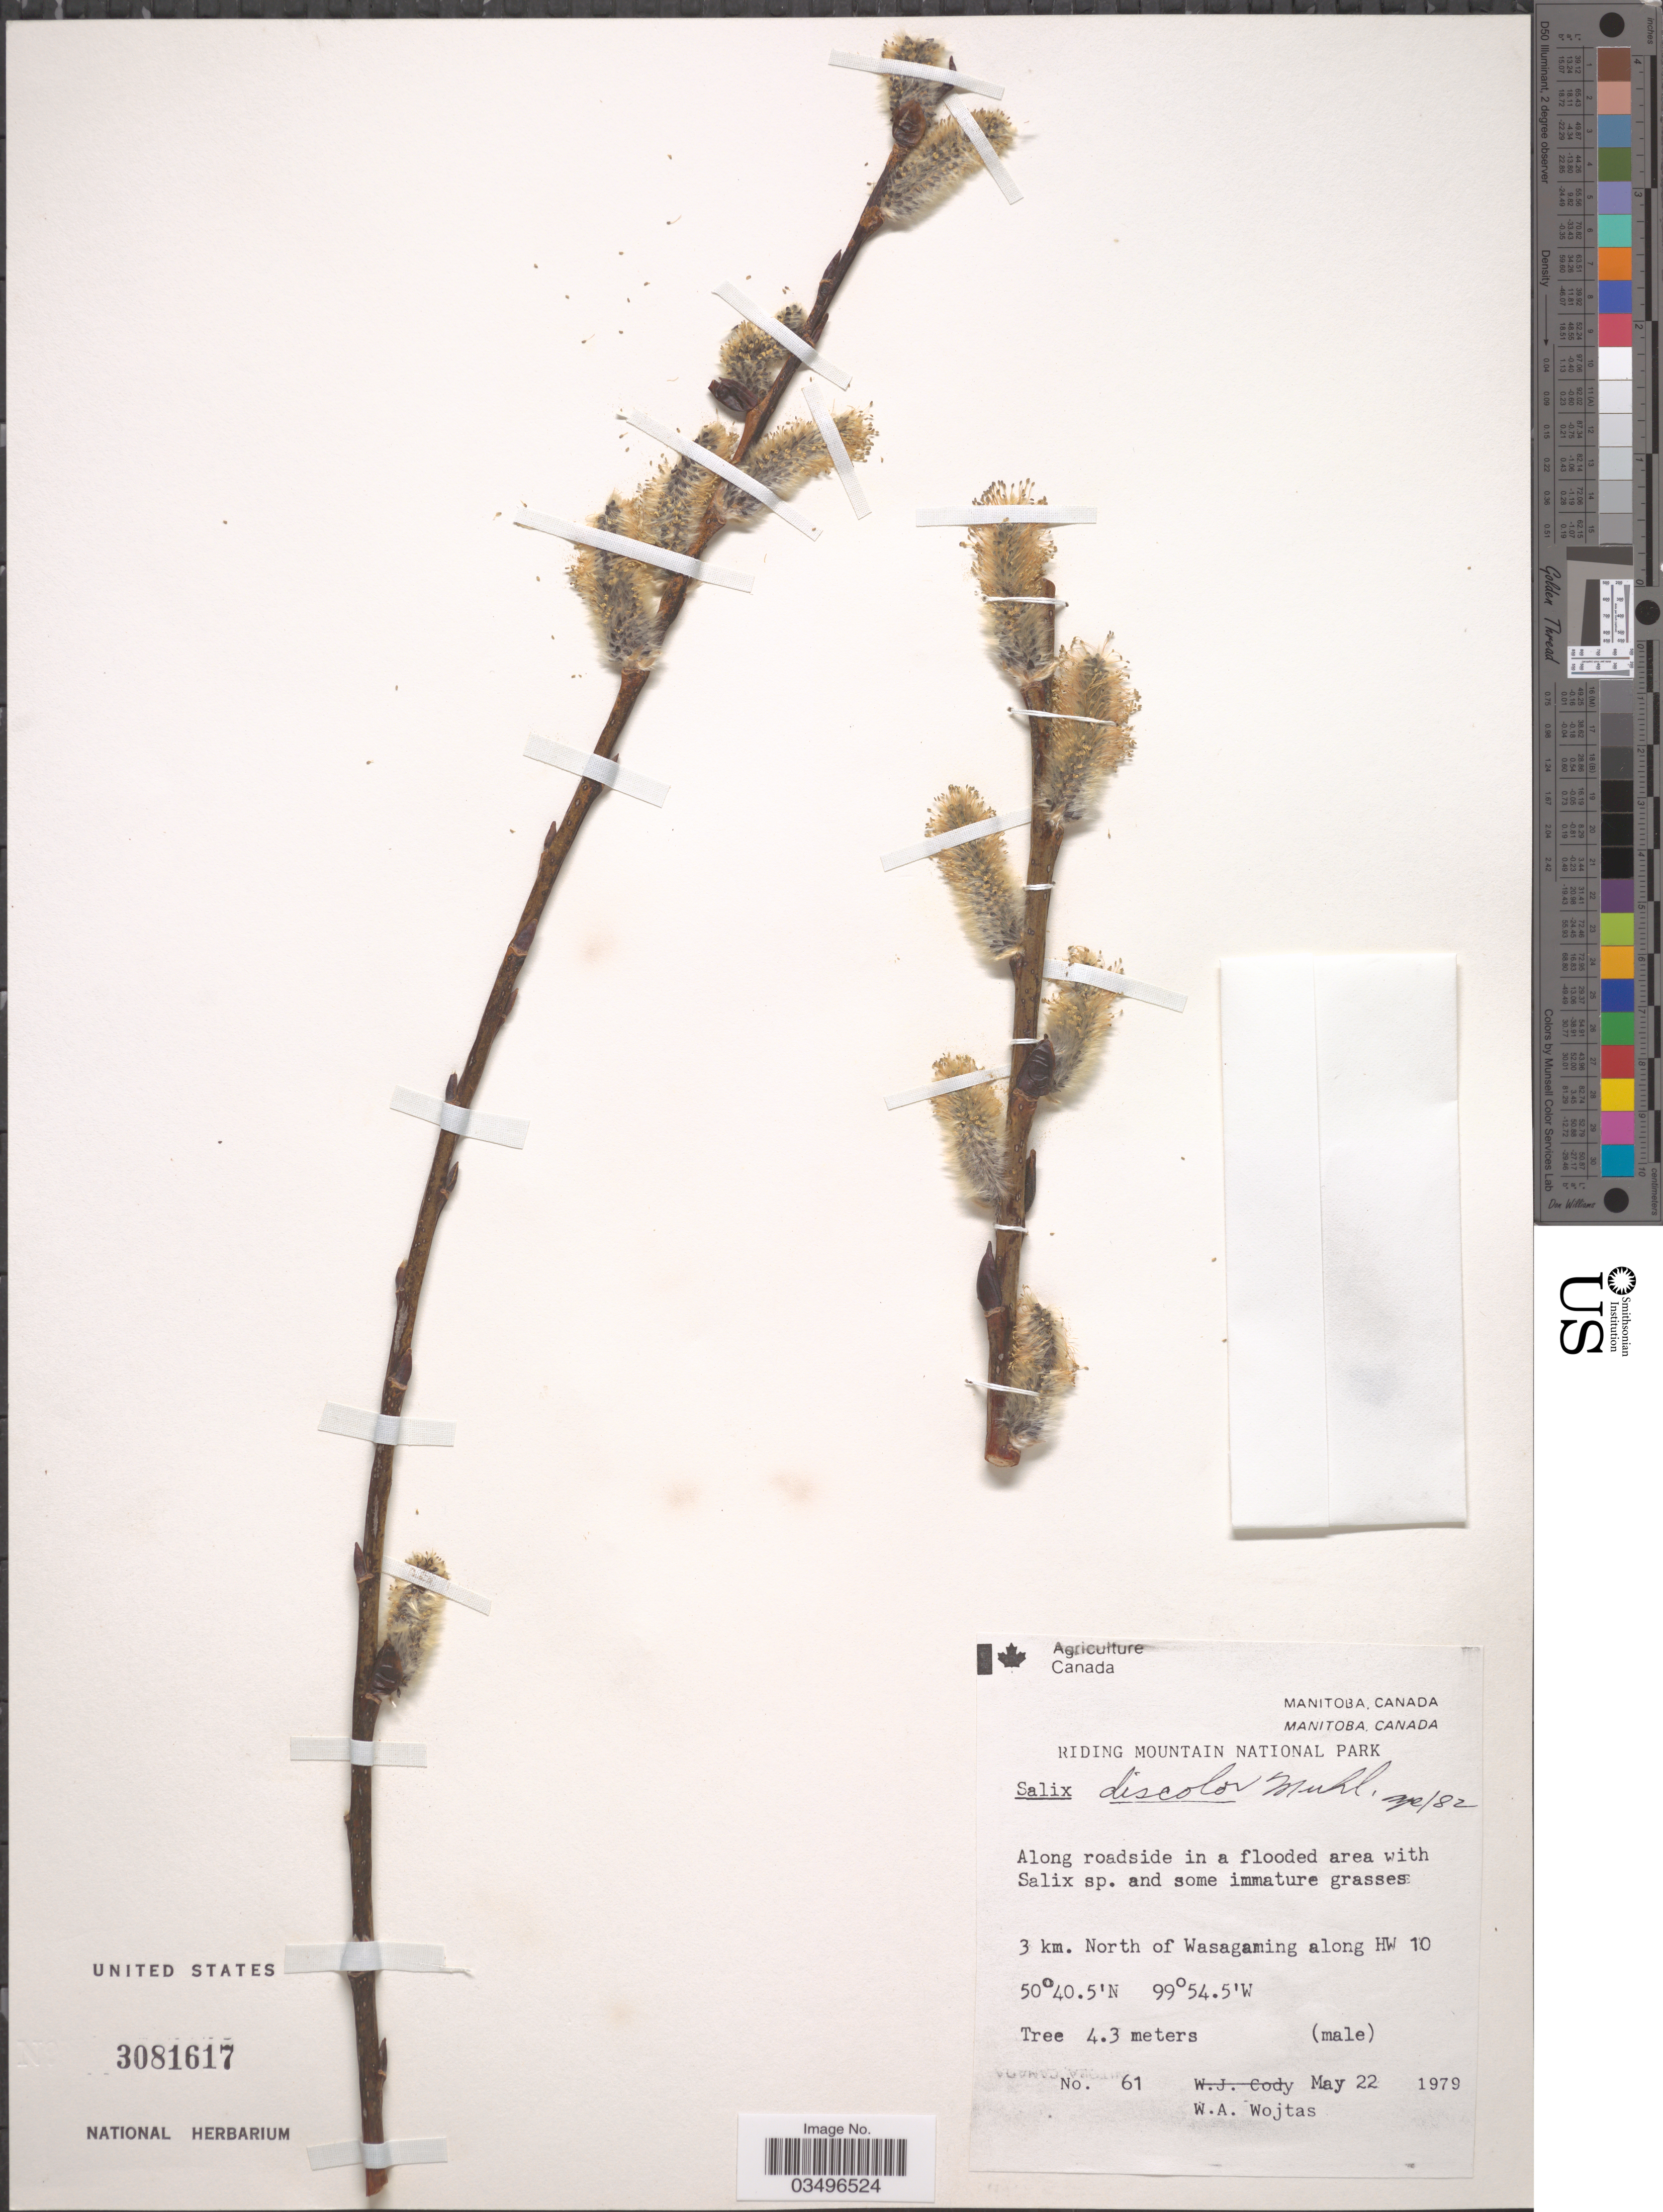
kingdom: Plantae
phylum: Tracheophyta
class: Magnoliopsida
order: Malpighiales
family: Salicaceae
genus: Salix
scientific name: Salix discolor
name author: Muhl.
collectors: W. Wojtas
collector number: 61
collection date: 1979-05-22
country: Canada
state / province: Manitoba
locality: Riding Mountain National Park. 3 km. North of Wasagaming along HW 10.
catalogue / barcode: US 3081617